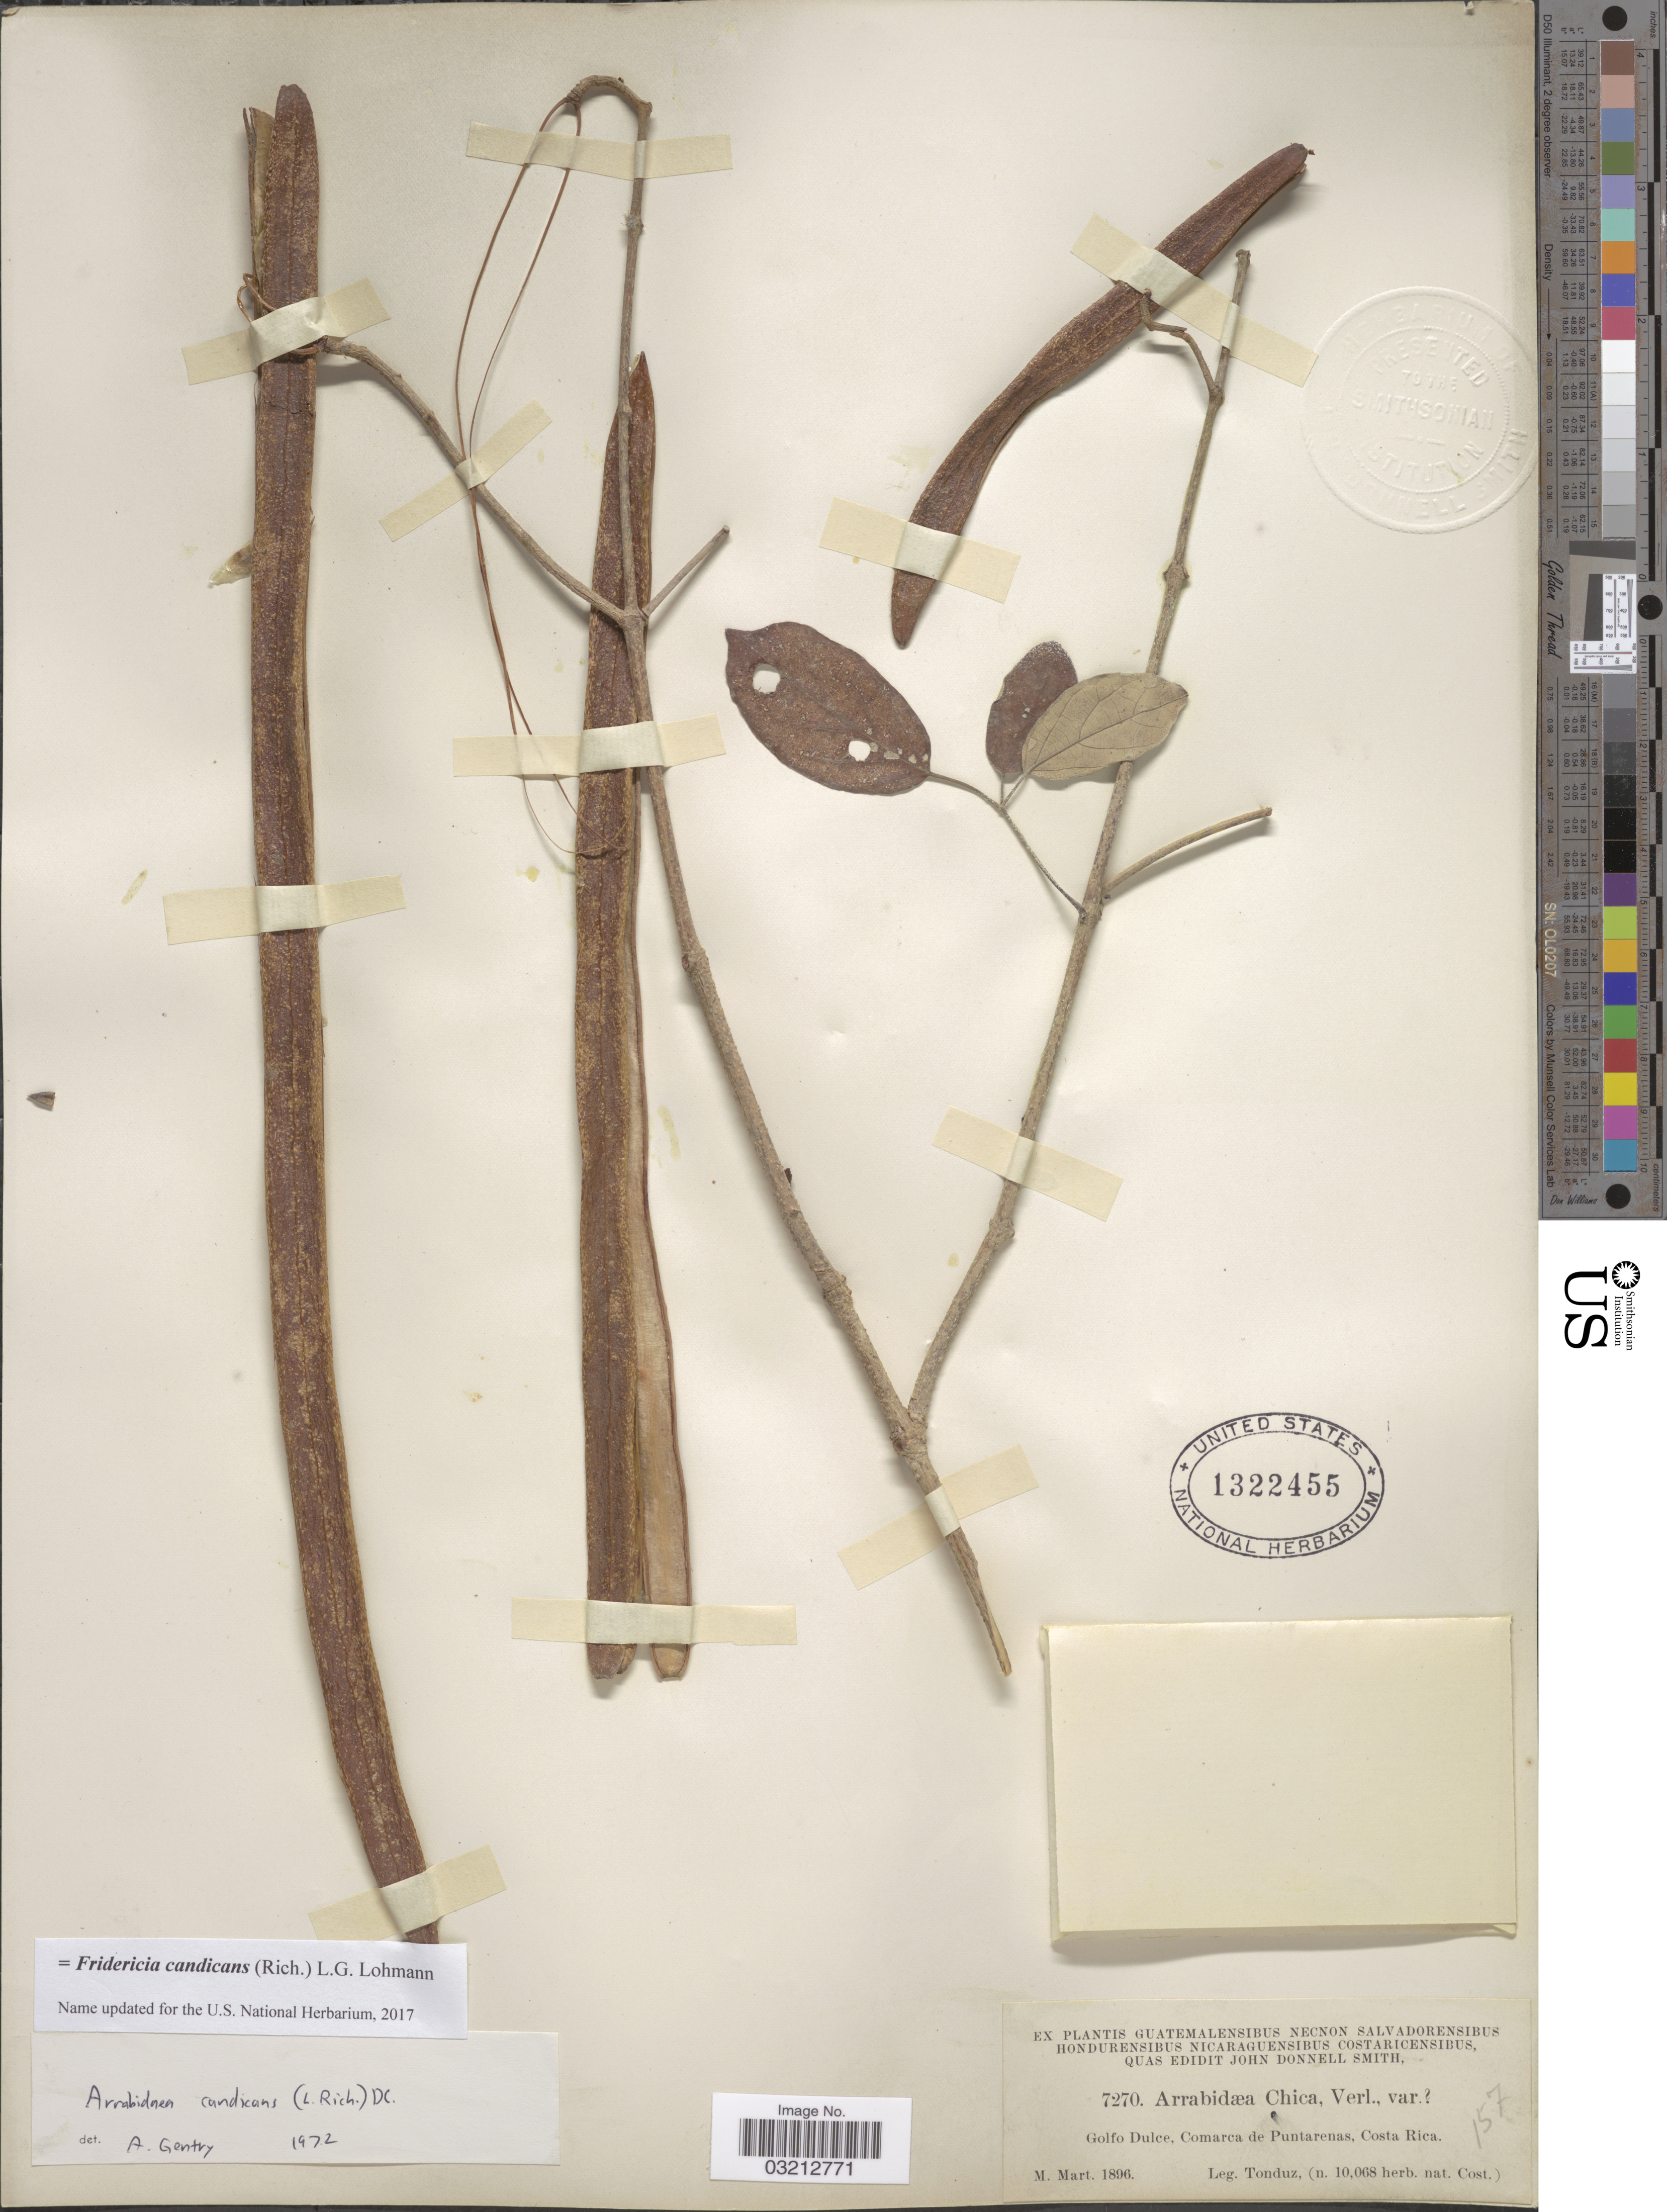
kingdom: Plantae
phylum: Tracheophyta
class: Magnoliopsida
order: Lamiales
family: Bignoniaceae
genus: Fridericia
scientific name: Fridericia candicans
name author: (Rich.) L.G. Lohmann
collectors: Tonduz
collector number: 7270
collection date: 1896-03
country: Costa Rica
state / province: Puntarenas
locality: Golfo Dulce, Comarca de Puntarenas.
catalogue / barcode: US 1322455